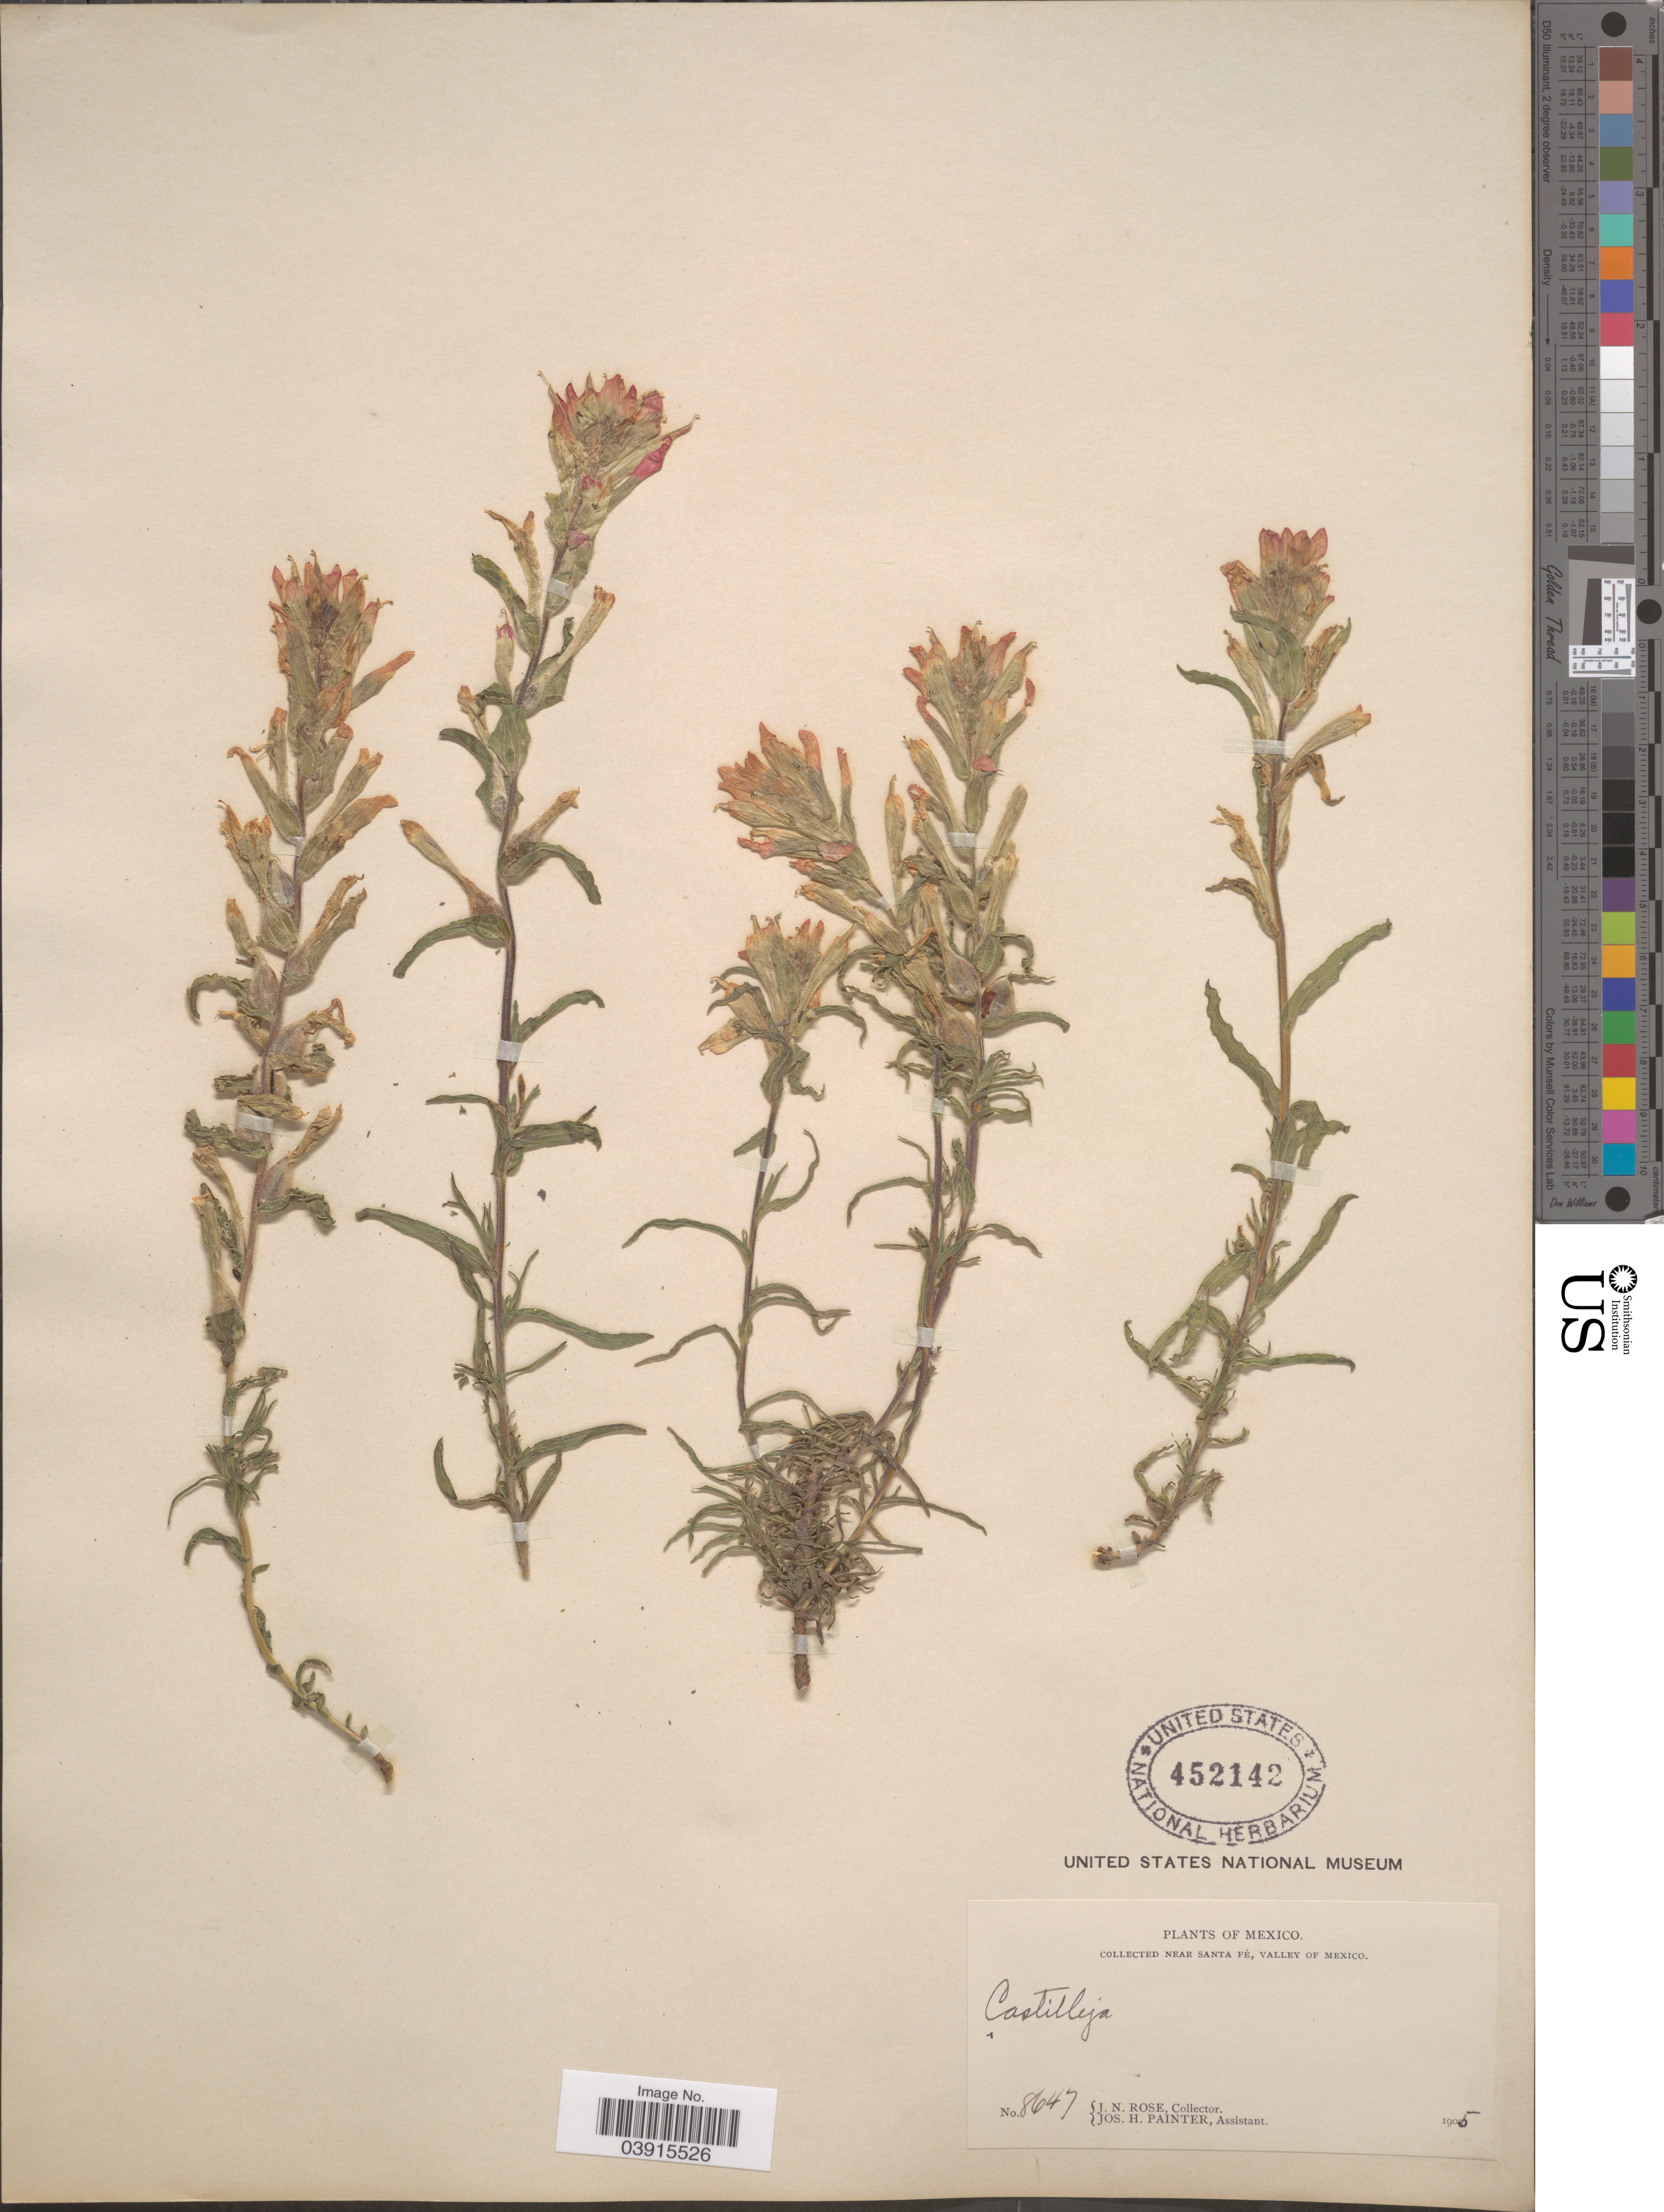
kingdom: Plantae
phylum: Tracheophyta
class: Magnoliopsida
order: Lamiales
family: Orobanchaceae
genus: Castilleja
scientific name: Castilleja scorzonerifolia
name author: Kunth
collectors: J. N. Rose & J. H. Painter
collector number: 8647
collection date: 1905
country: Mexico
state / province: México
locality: Near Santa Fé, Valley of Mexico.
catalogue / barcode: US 452142